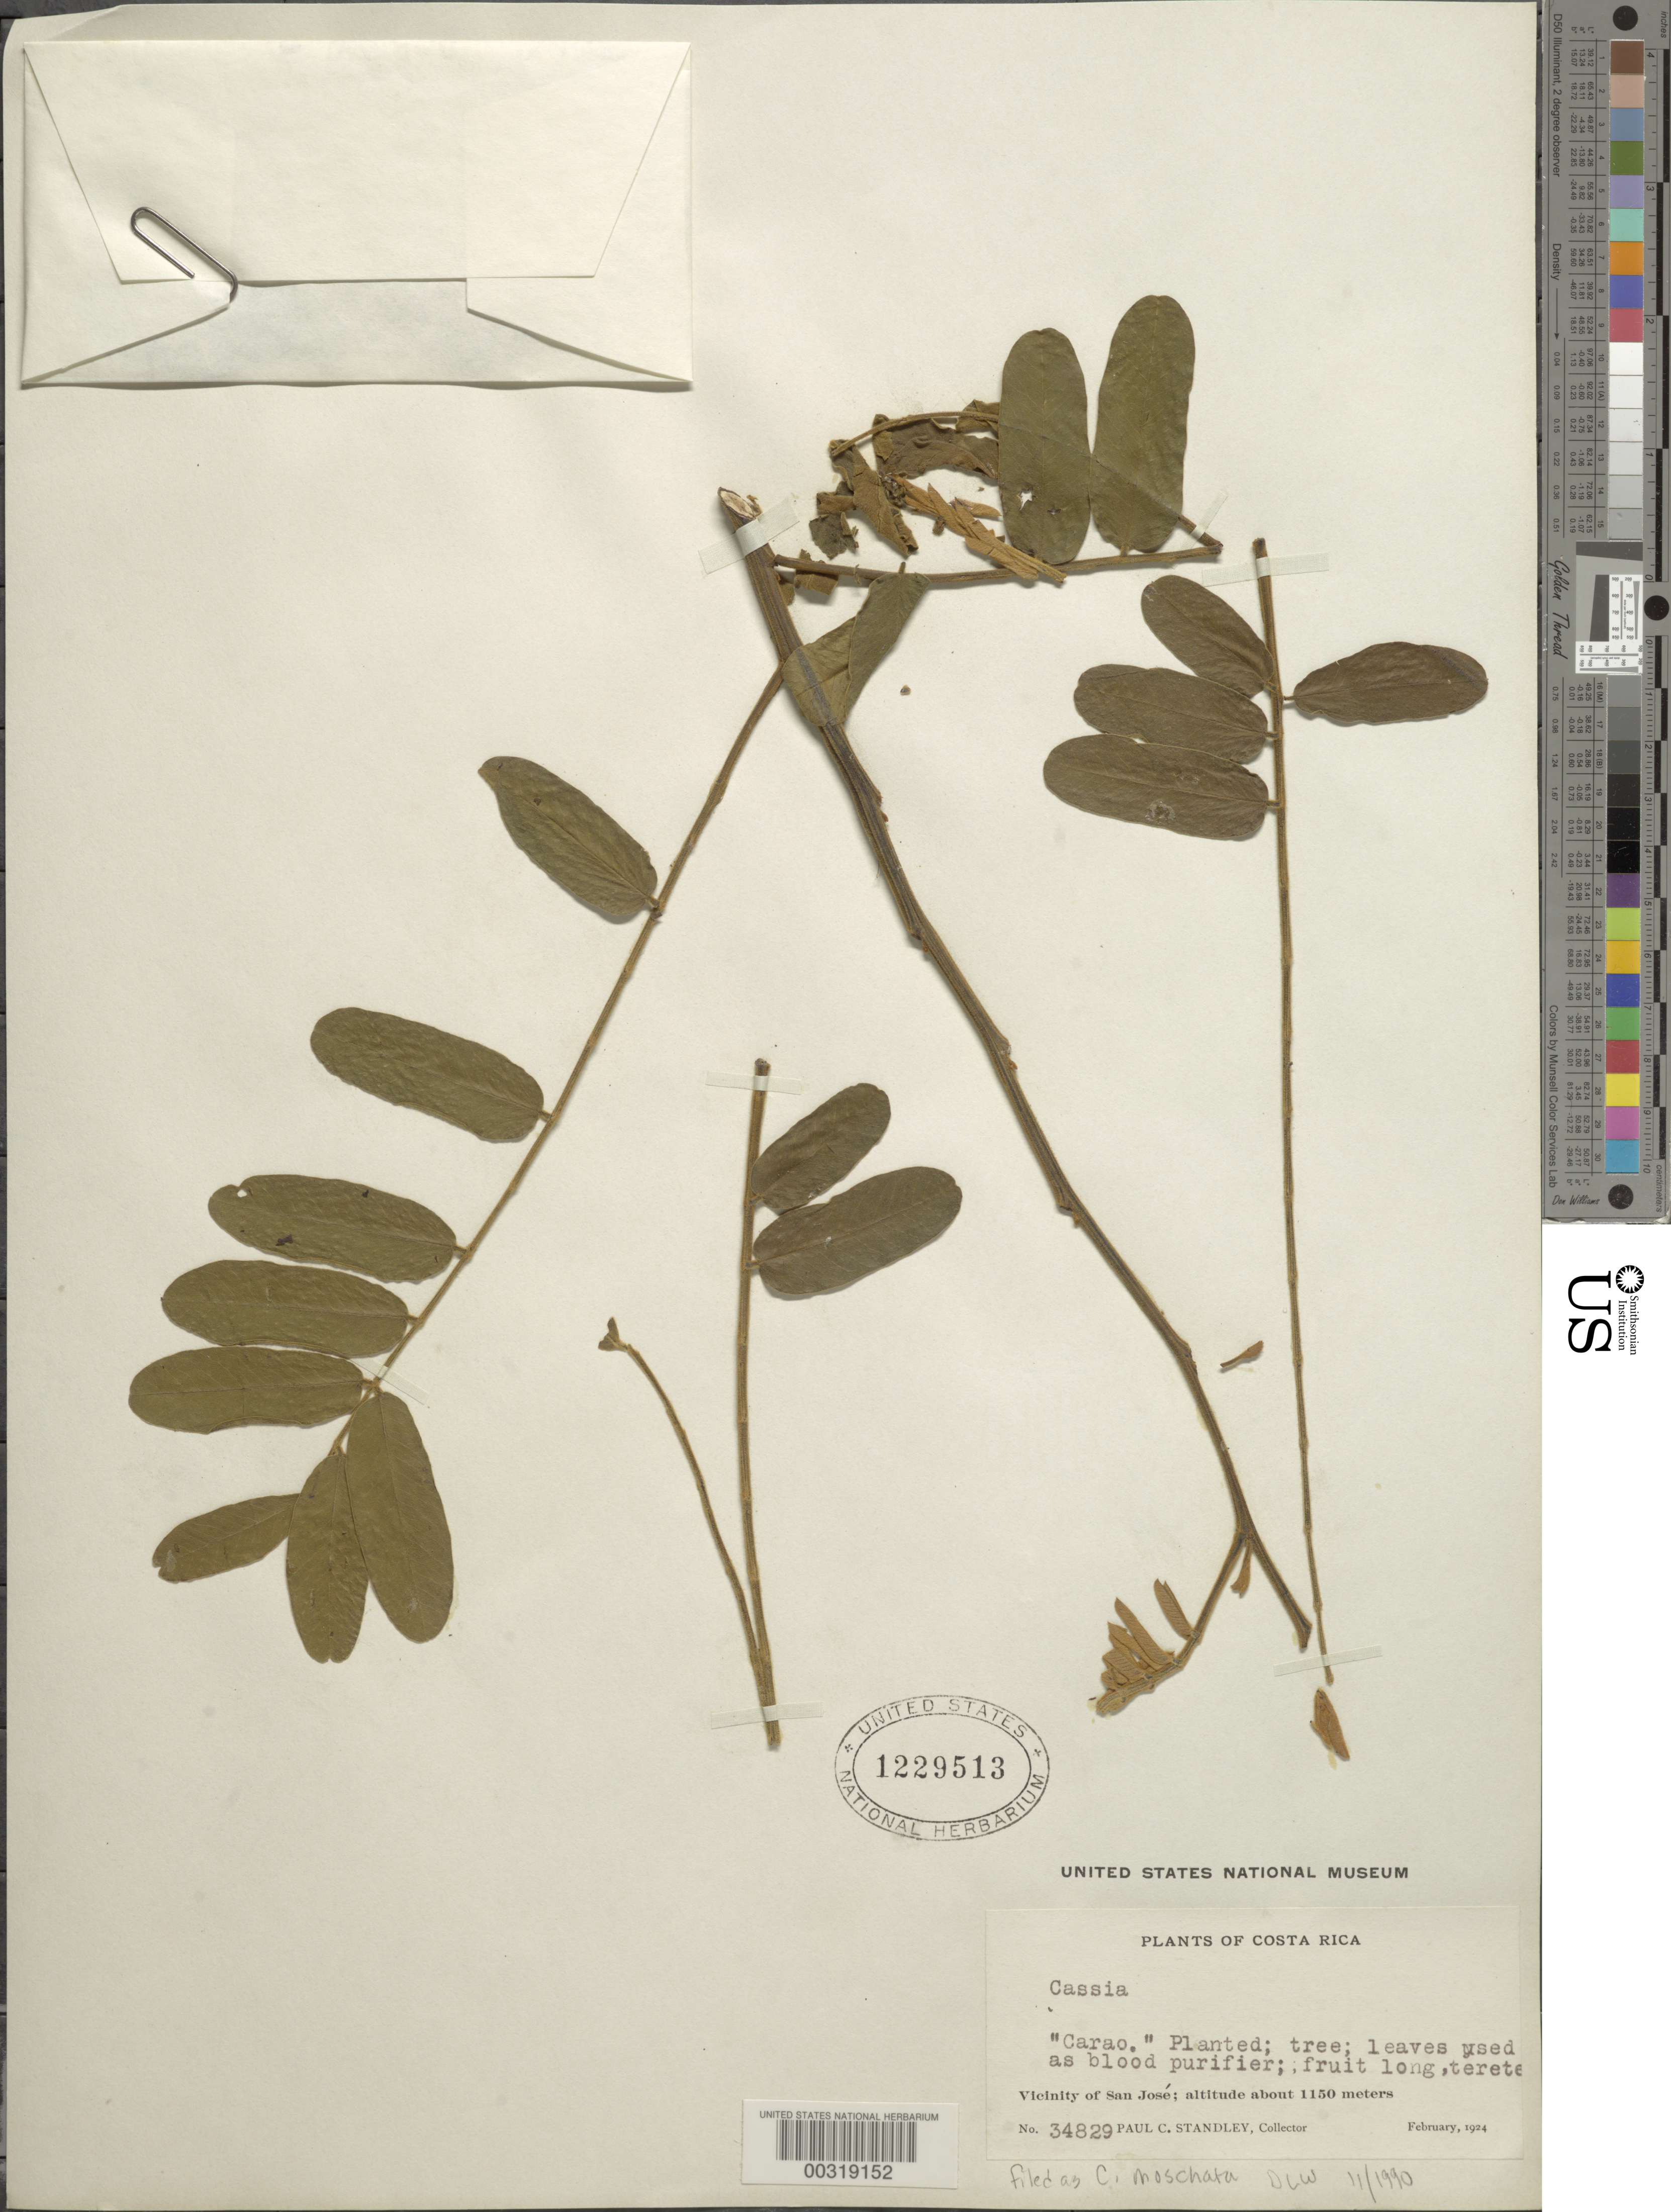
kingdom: Plantae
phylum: Tracheophyta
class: Magnoliopsida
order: Fabales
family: Fabaceae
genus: Cassia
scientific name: Cassia moschata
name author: Kunth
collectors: P. C. Standley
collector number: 34829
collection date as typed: Feb 1924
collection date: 1924-02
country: Costa Rica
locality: San Jose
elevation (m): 1150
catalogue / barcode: US 1229513